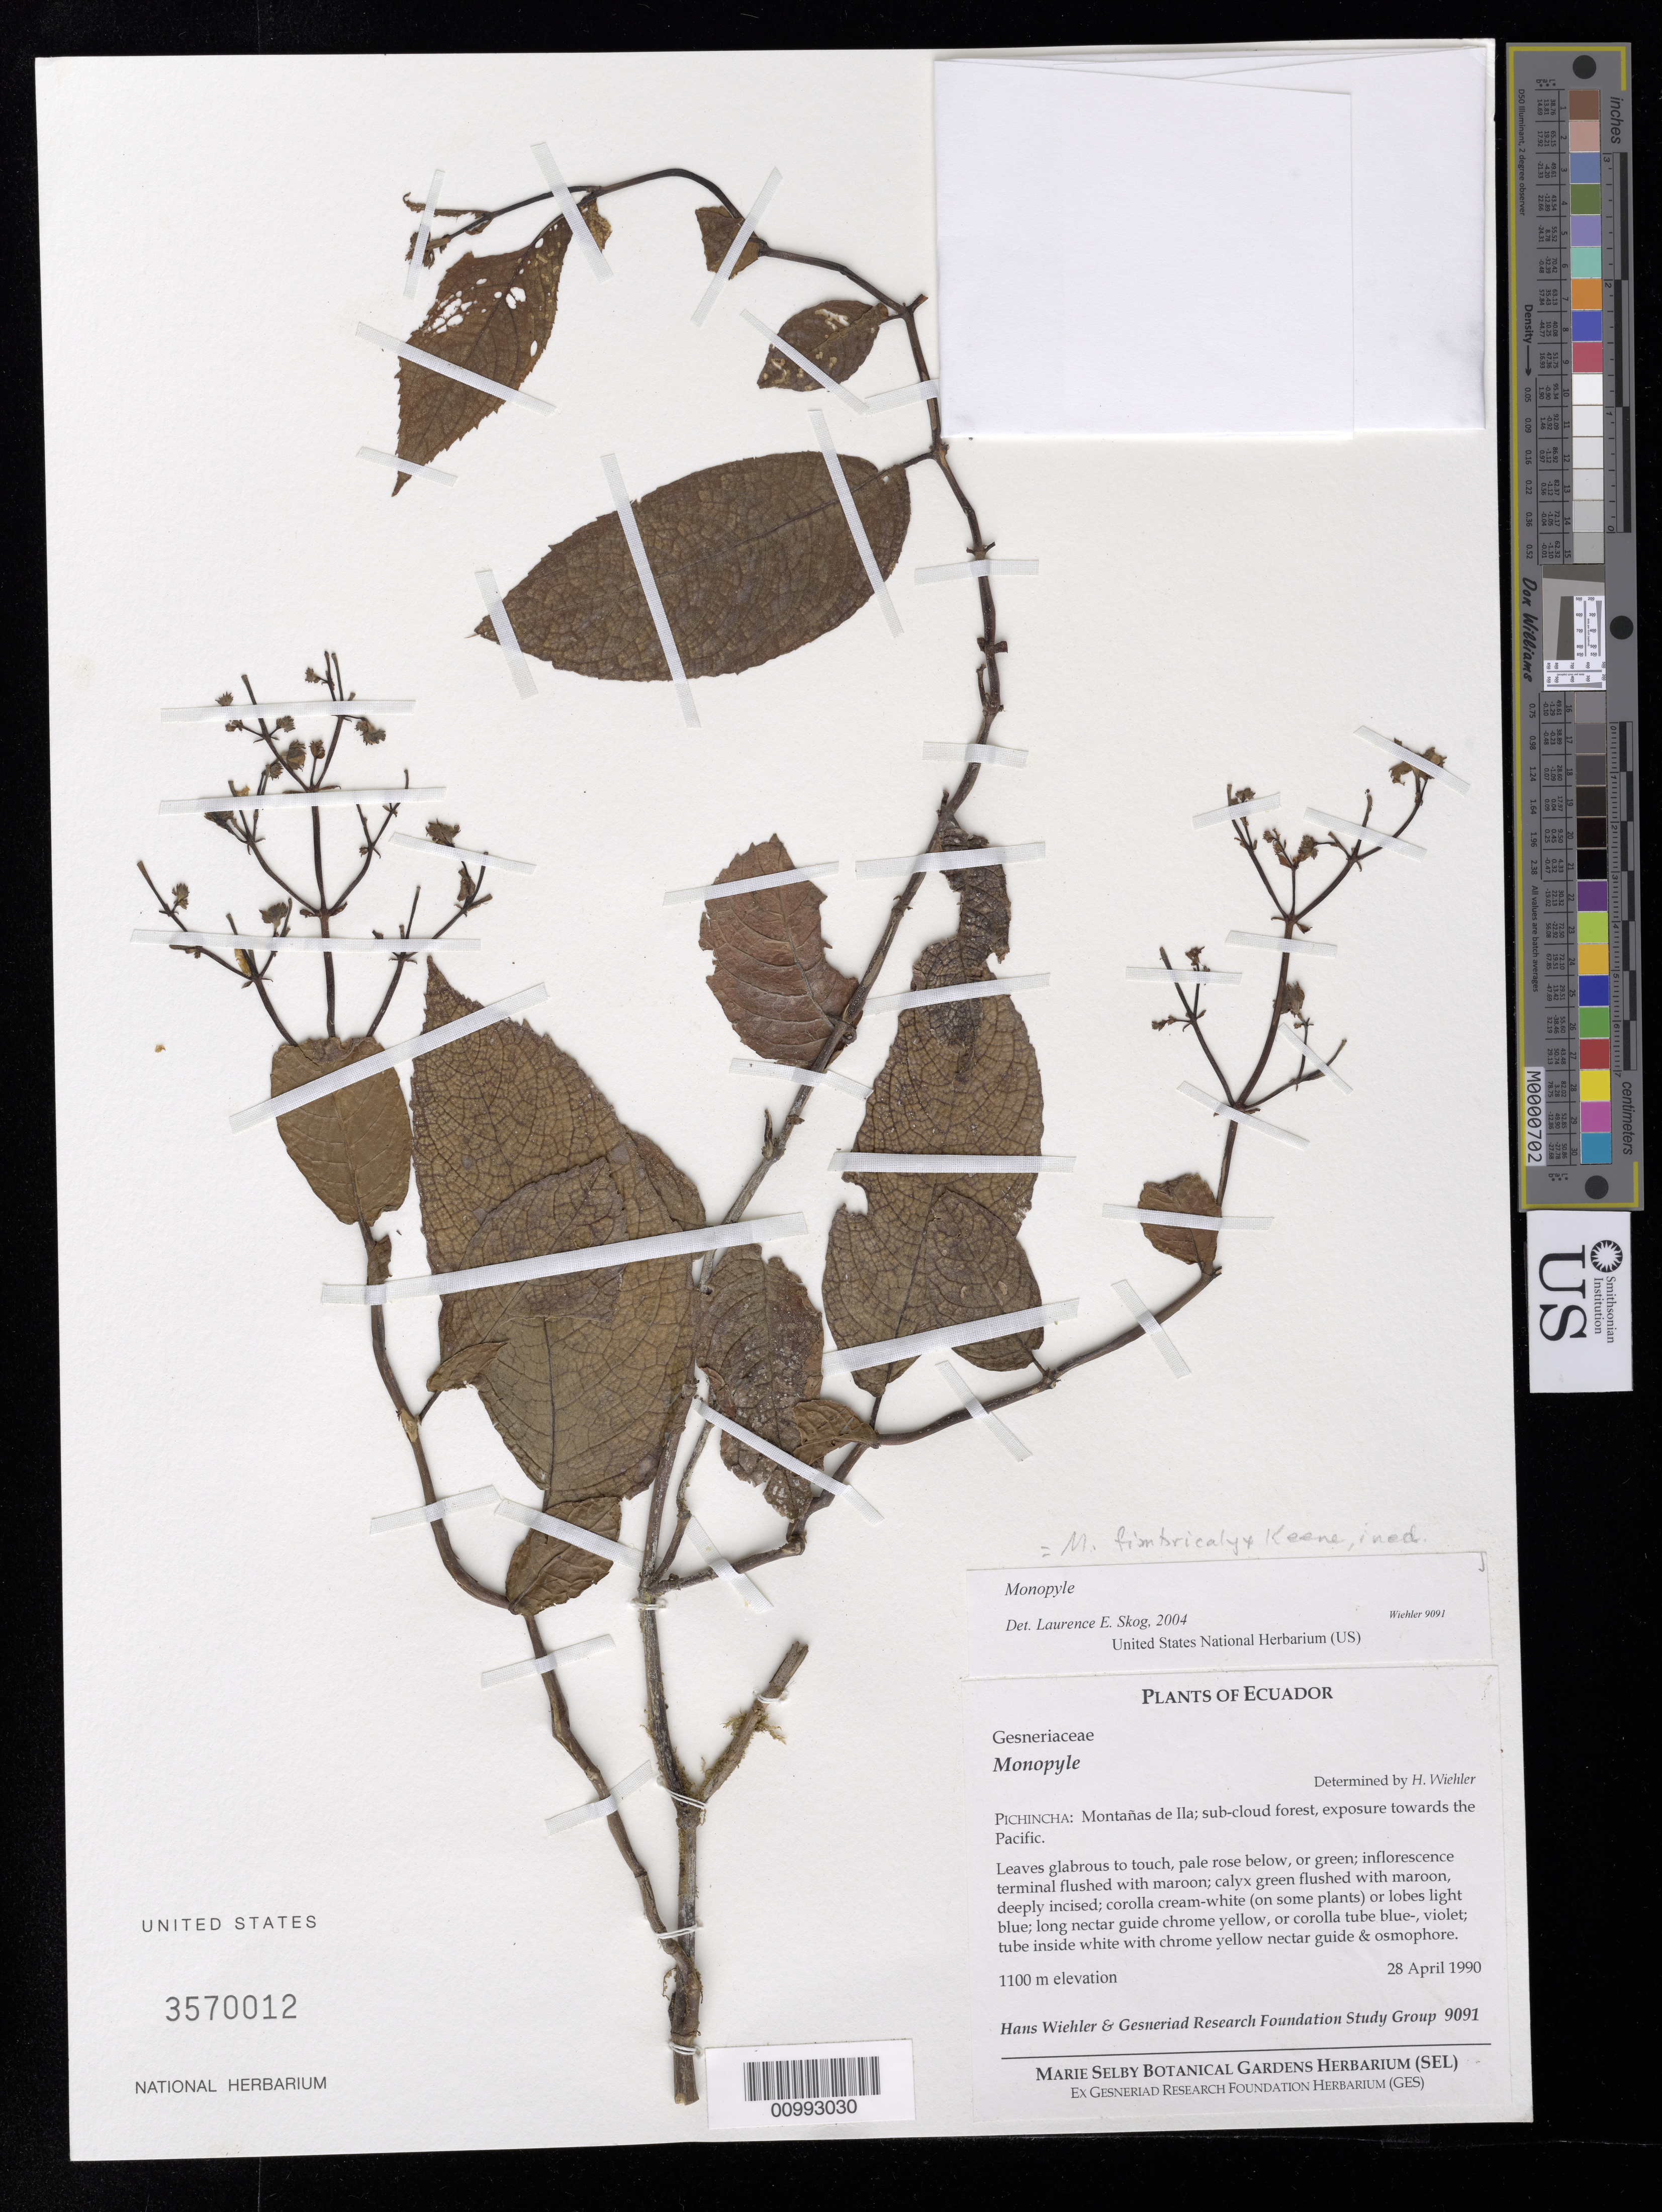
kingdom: Plantae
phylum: Tracheophyta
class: Magnoliopsida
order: Lamiales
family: Gesneriaceae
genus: Monopyle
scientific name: Monopyle sp.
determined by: Skog, Laurence E.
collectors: H. J. Wiehler & GRF Study Group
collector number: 9091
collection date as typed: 28 Apr 1990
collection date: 1990-04-28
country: Ecuador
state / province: Pichincha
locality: Pichincha: Montañas de Ila; sub-cloud forest, exposure towards the Pacific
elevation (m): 1100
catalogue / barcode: US 3570012